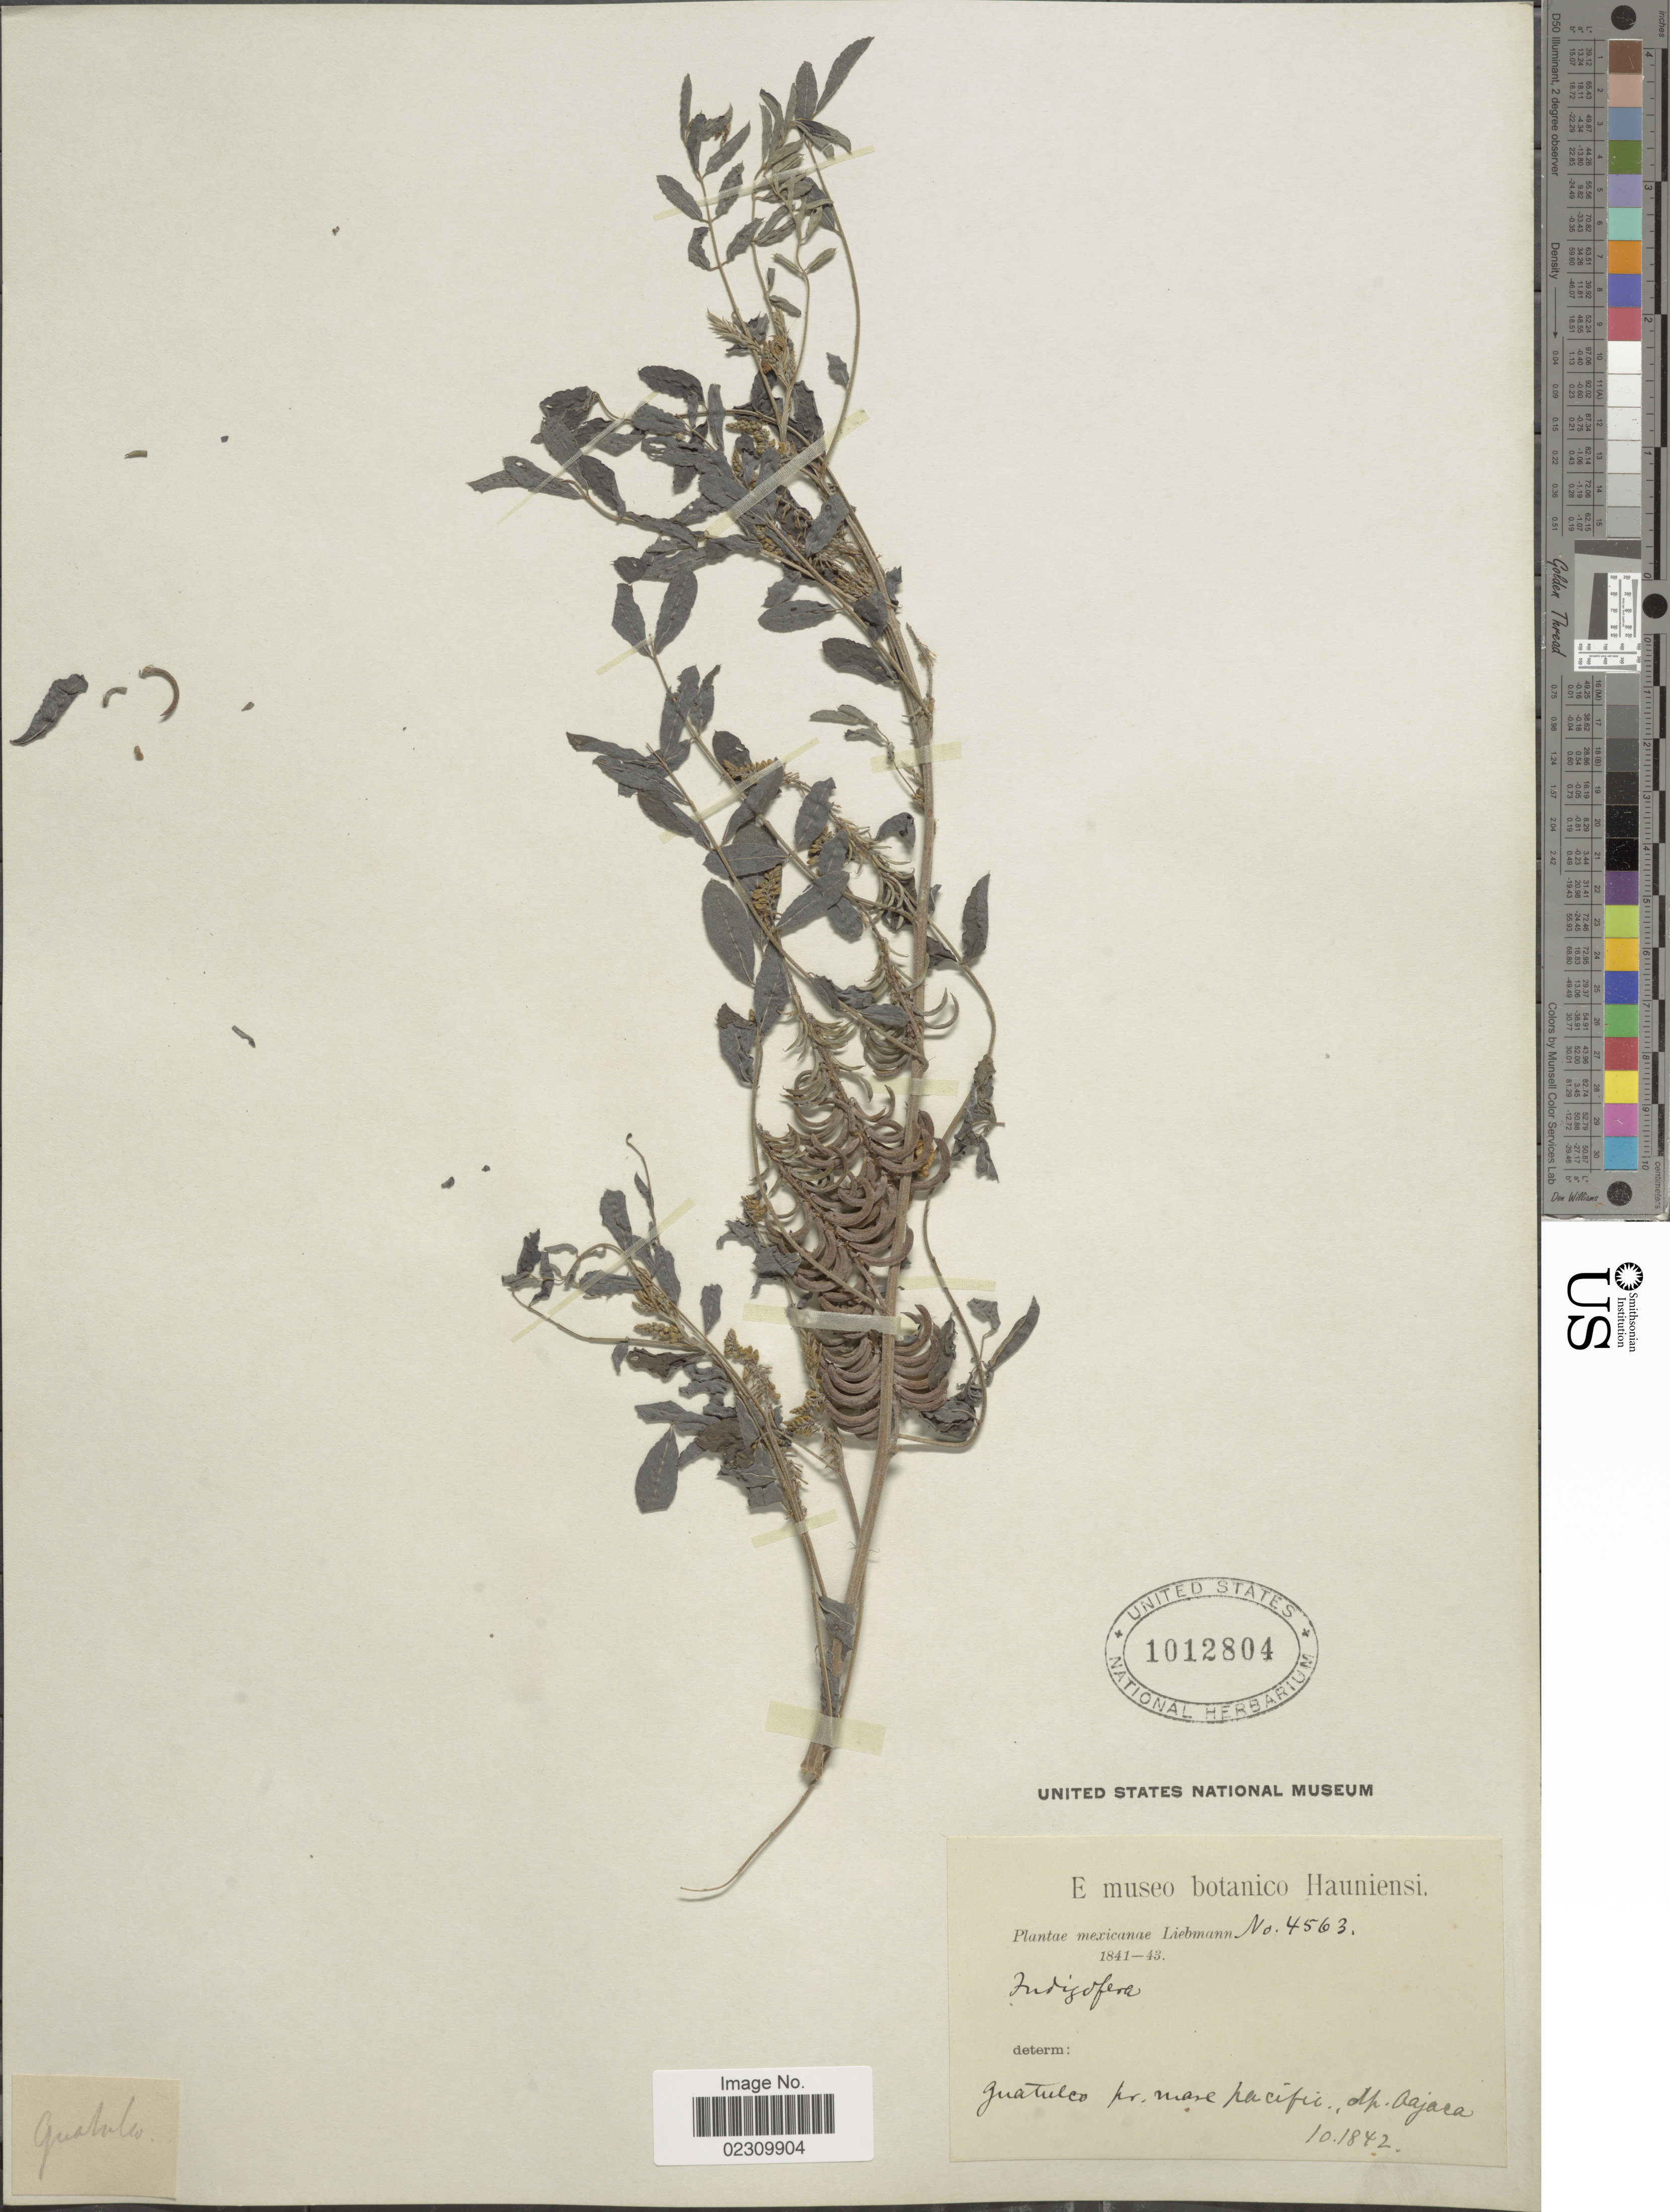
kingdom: Plantae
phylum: Tracheophyta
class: Magnoliopsida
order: Fabales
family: Fabaceae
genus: Indigofera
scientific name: Indigofera suffruticosa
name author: Mill.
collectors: Liebmann, --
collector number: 4563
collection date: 1842-10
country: Mexico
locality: Guatulco, pr. mare Pacific, Dp. Oajaca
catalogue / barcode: US 1012804